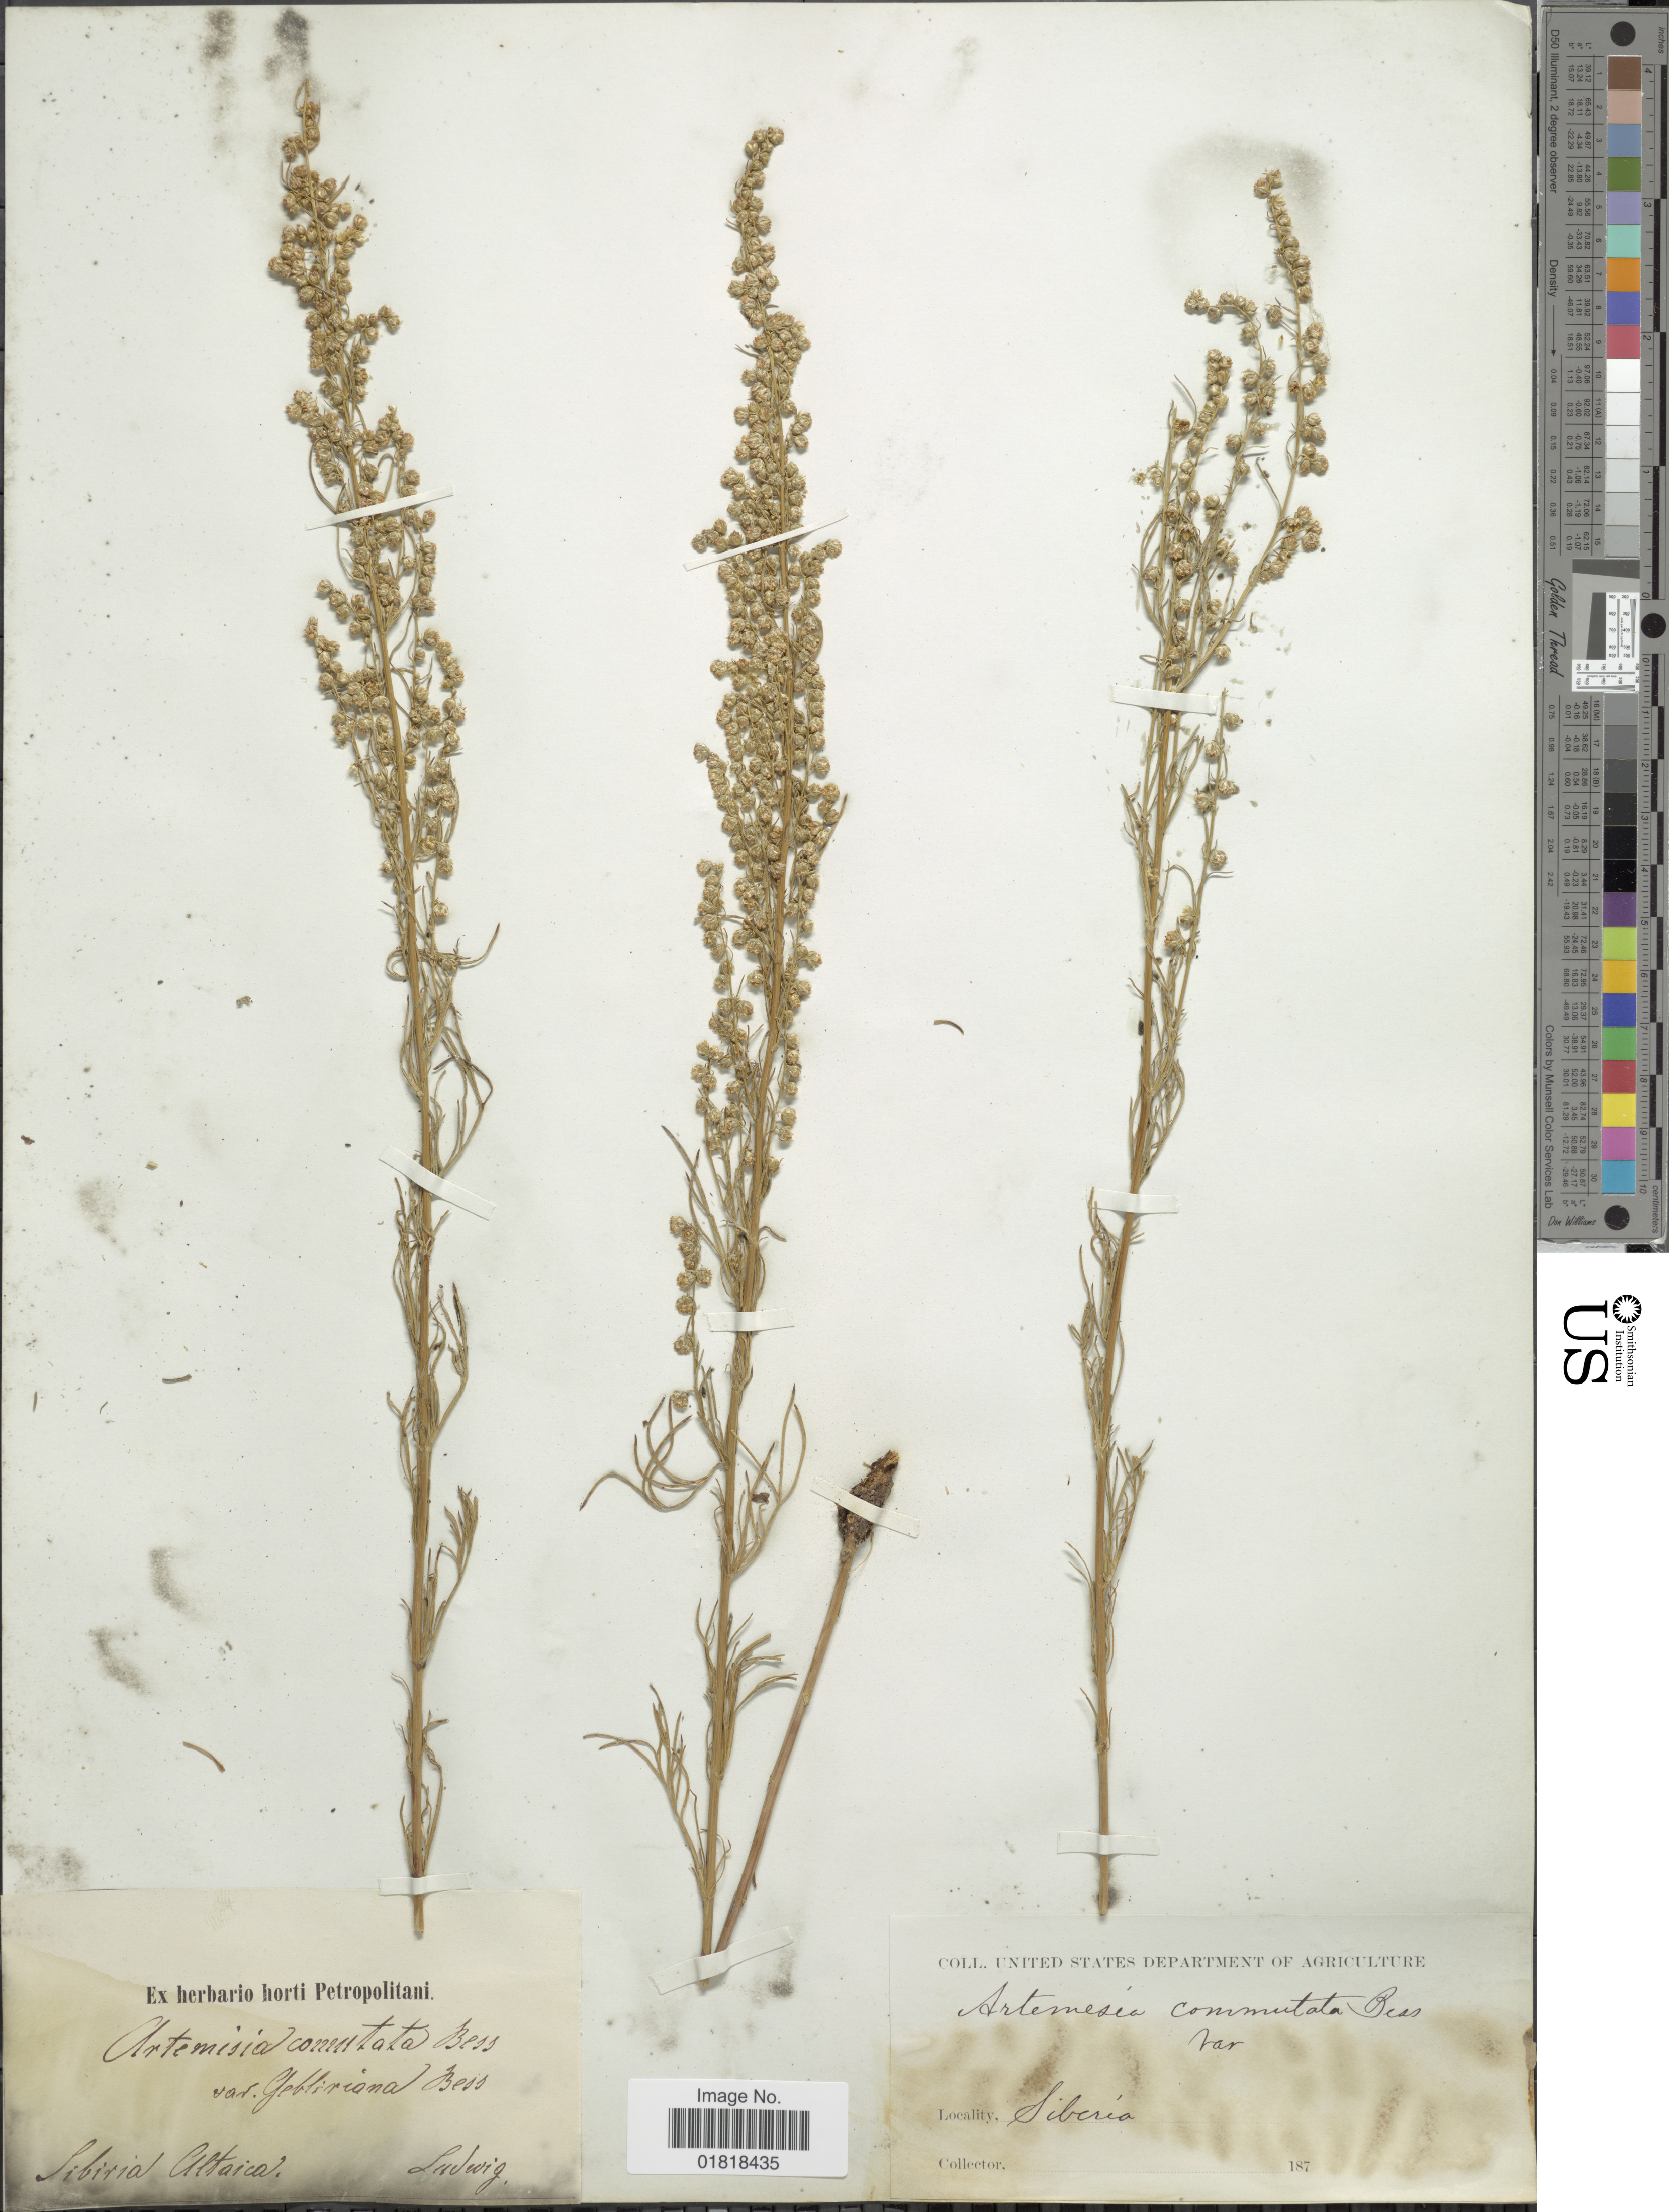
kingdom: Plantae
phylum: Tracheophyta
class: Magnoliopsida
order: Asterales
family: Asteraceae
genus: Artemisia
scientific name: Artemisia commutata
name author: Besser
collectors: Ludwig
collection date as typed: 187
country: Russian Federation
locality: Sibiria Altaica